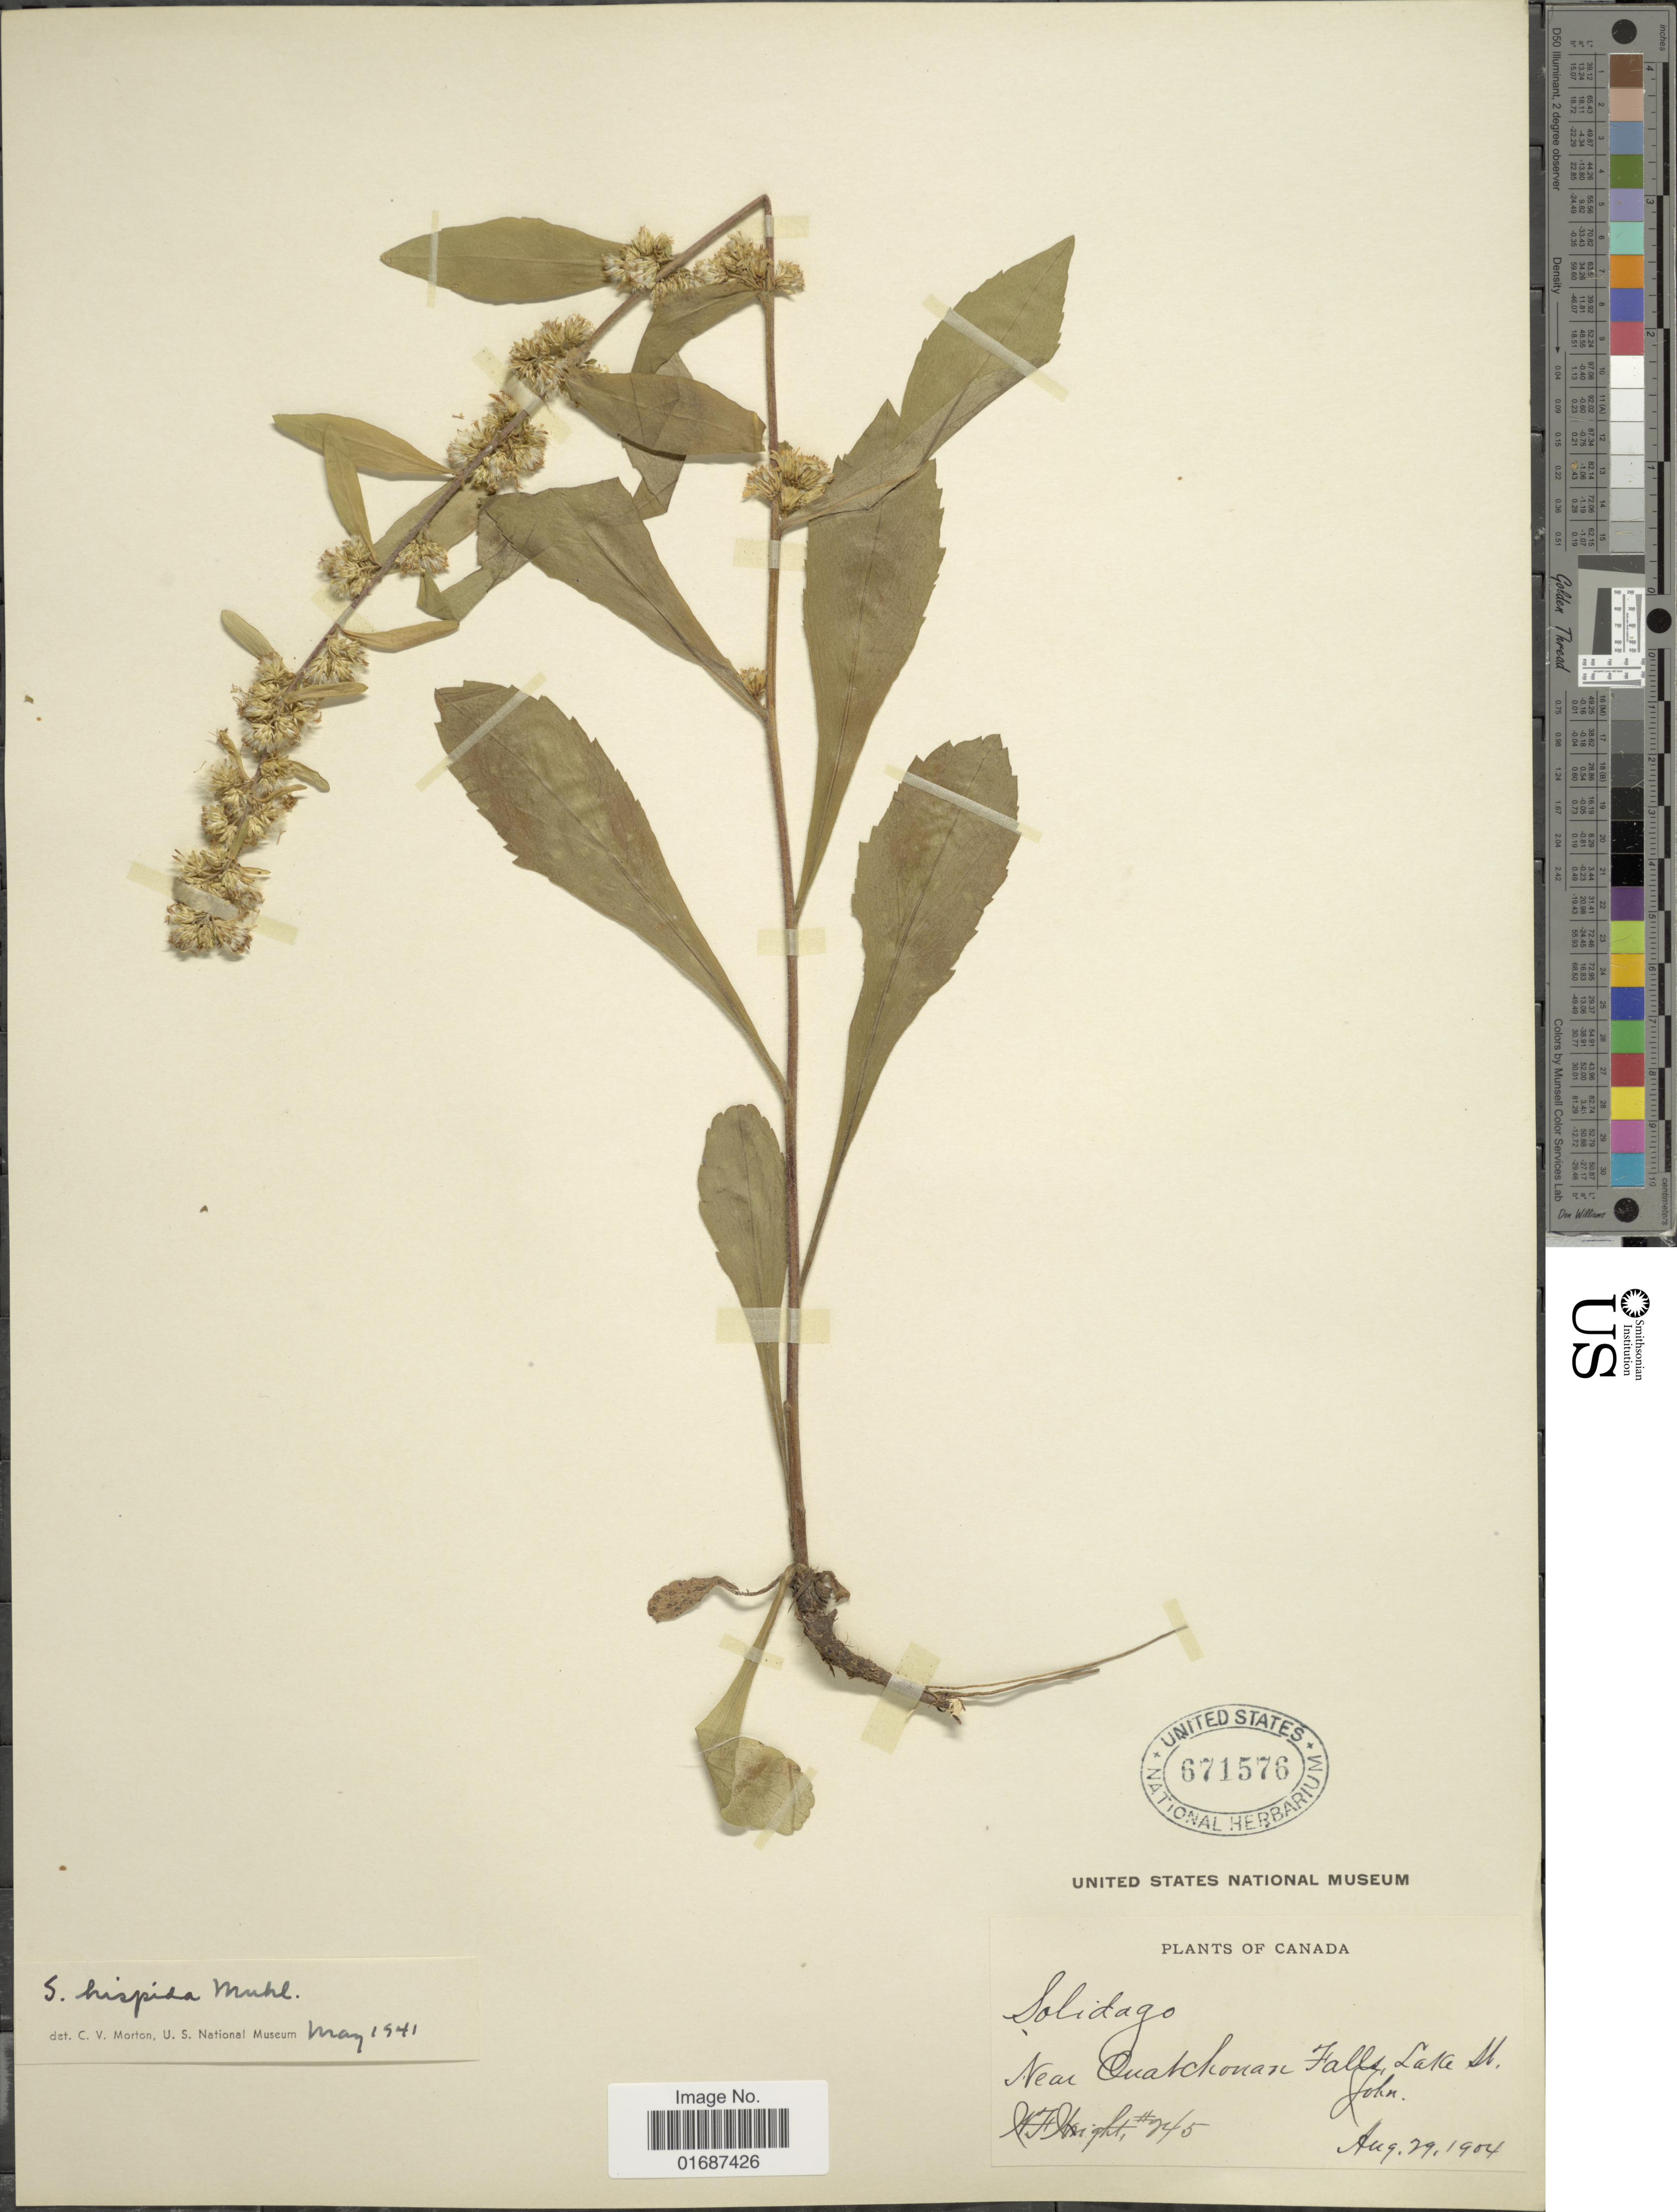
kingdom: Plantae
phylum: Tracheophyta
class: Magnoliopsida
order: Asterales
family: Asteraceae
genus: Solidago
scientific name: Solidago hispida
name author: Muhl. ex Willd.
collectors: W. F. Wright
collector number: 245*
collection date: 1904-08-28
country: Canada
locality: Near Ouatchonan Falls, Lake St. John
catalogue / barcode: US 671576